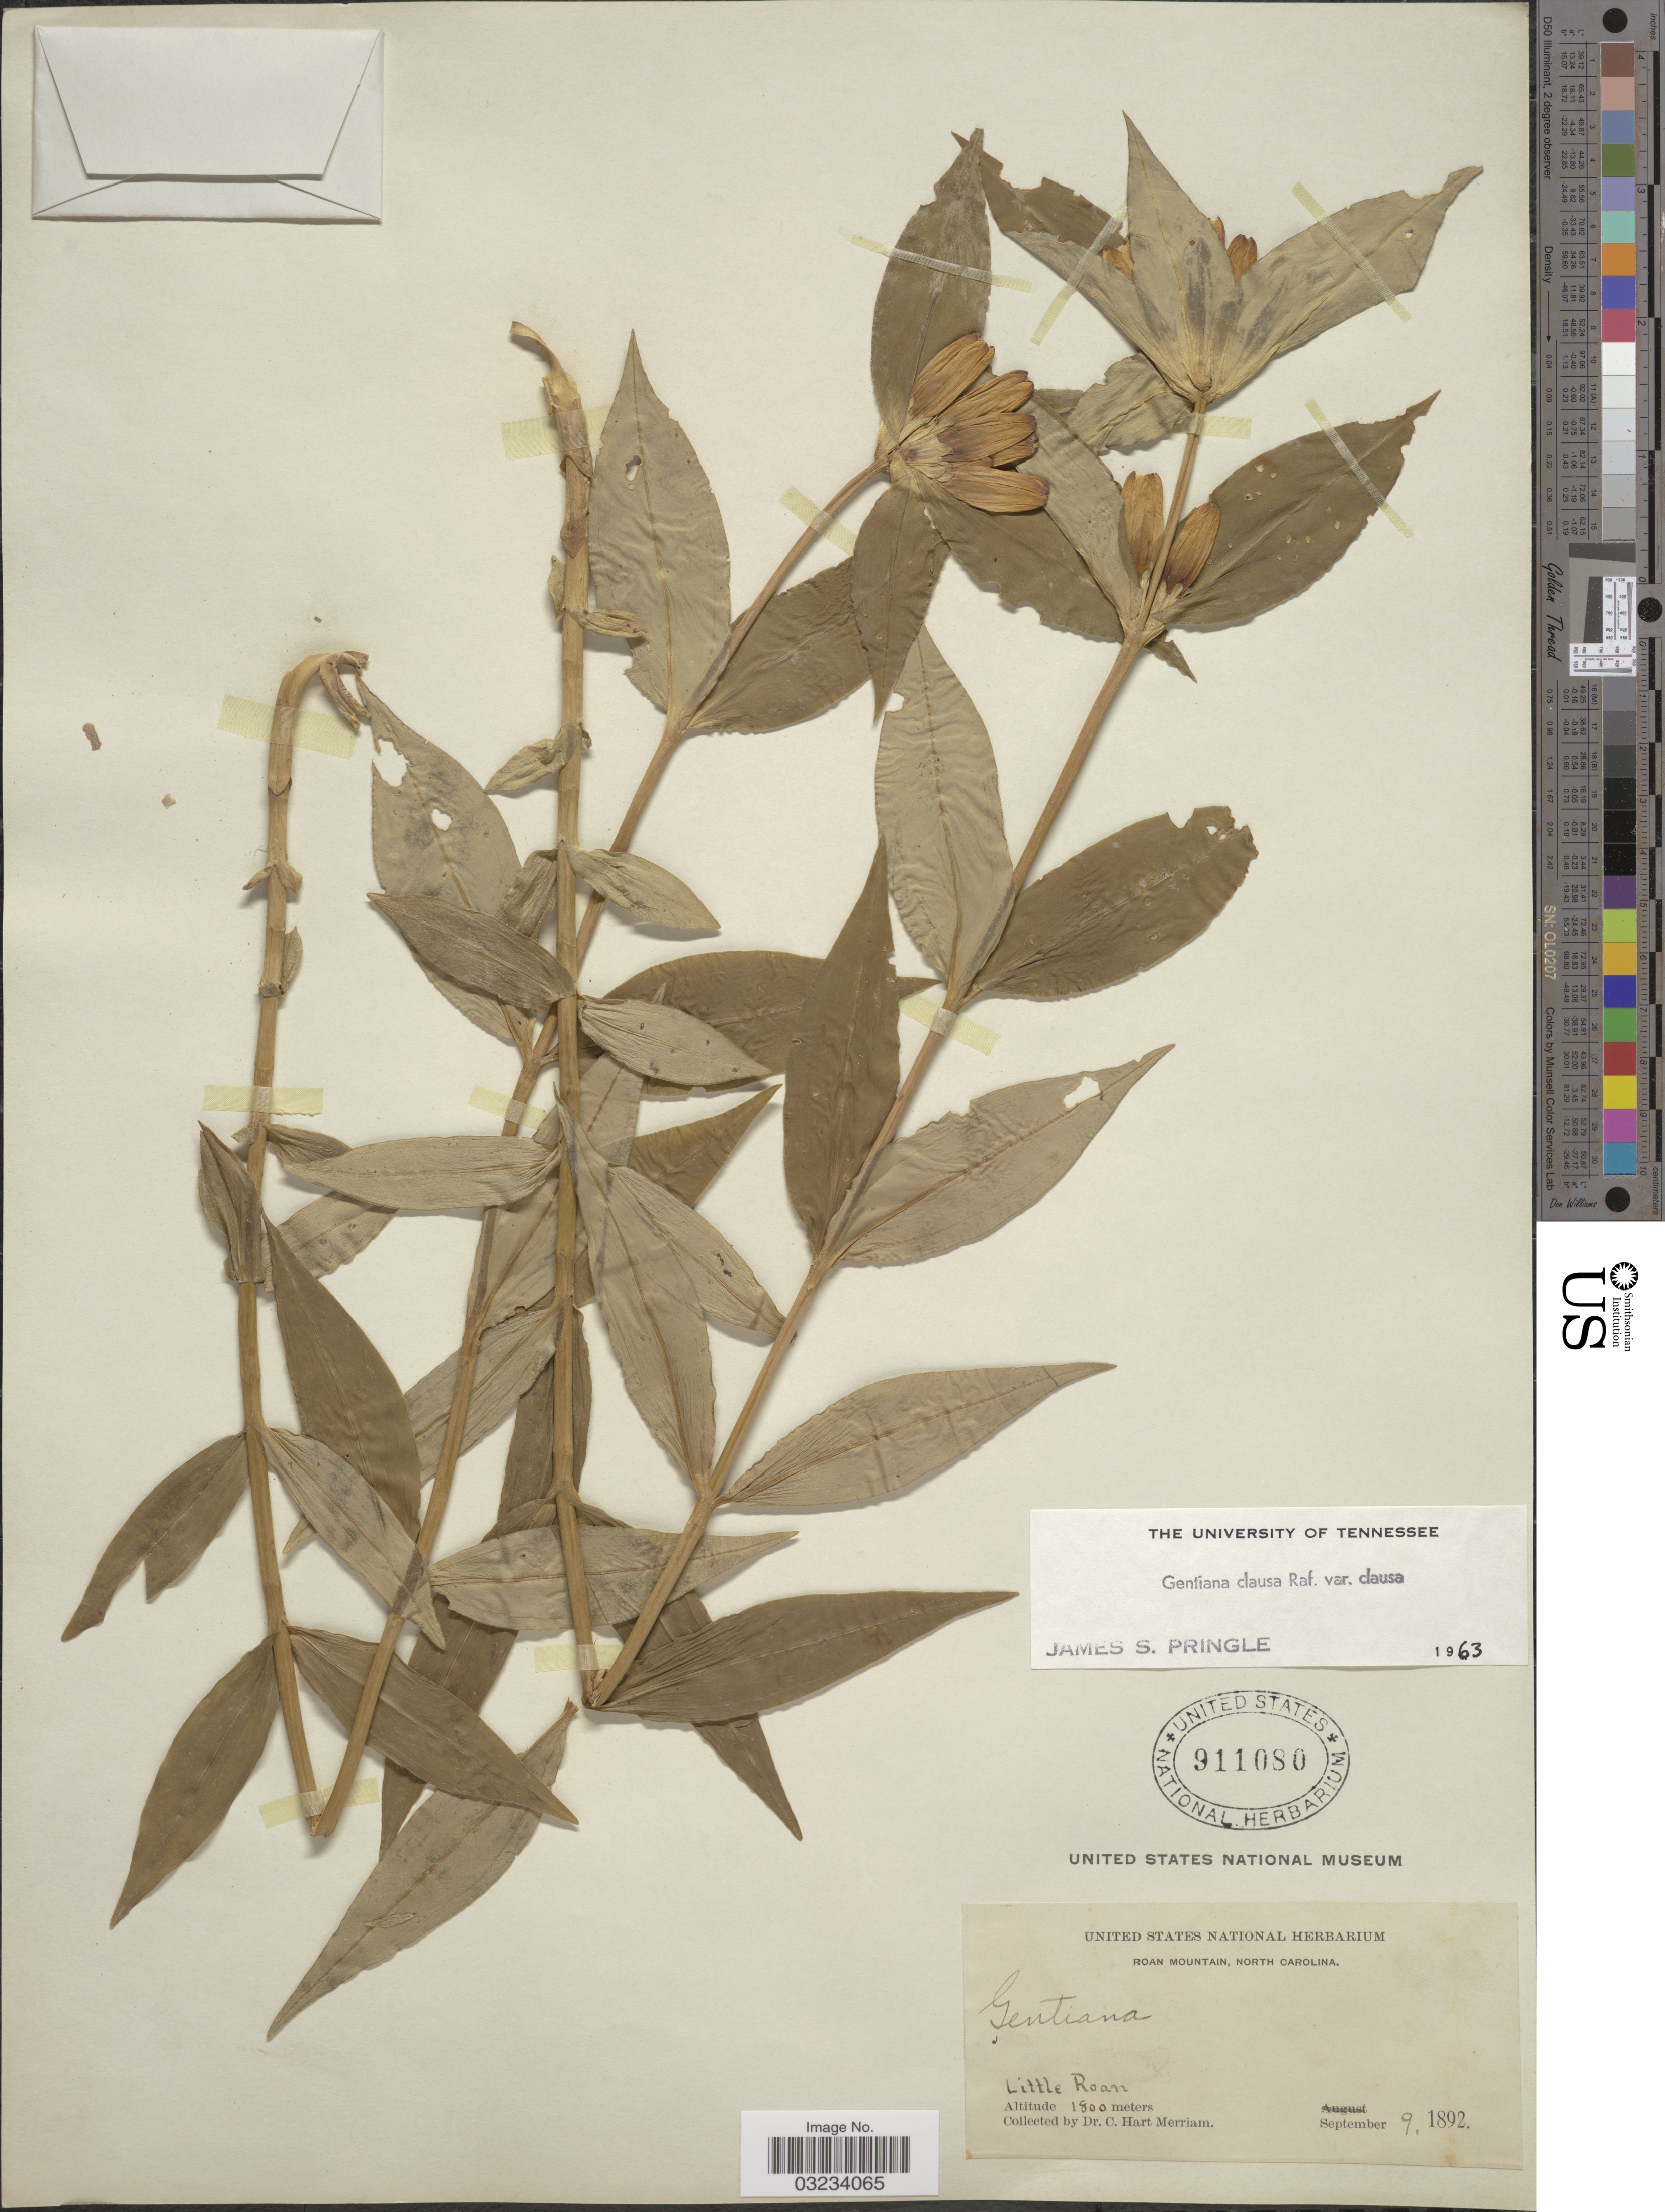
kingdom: Plantae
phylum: Tracheophyta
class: Magnoliopsida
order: Gentianales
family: Gentianaceae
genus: Gentiana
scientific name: Gentiana clausa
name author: Raf.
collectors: C. Merriam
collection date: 1892-09-09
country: United States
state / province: North Carolina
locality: Roan Mountain, Little Roam.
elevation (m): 1800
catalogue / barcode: US 911080